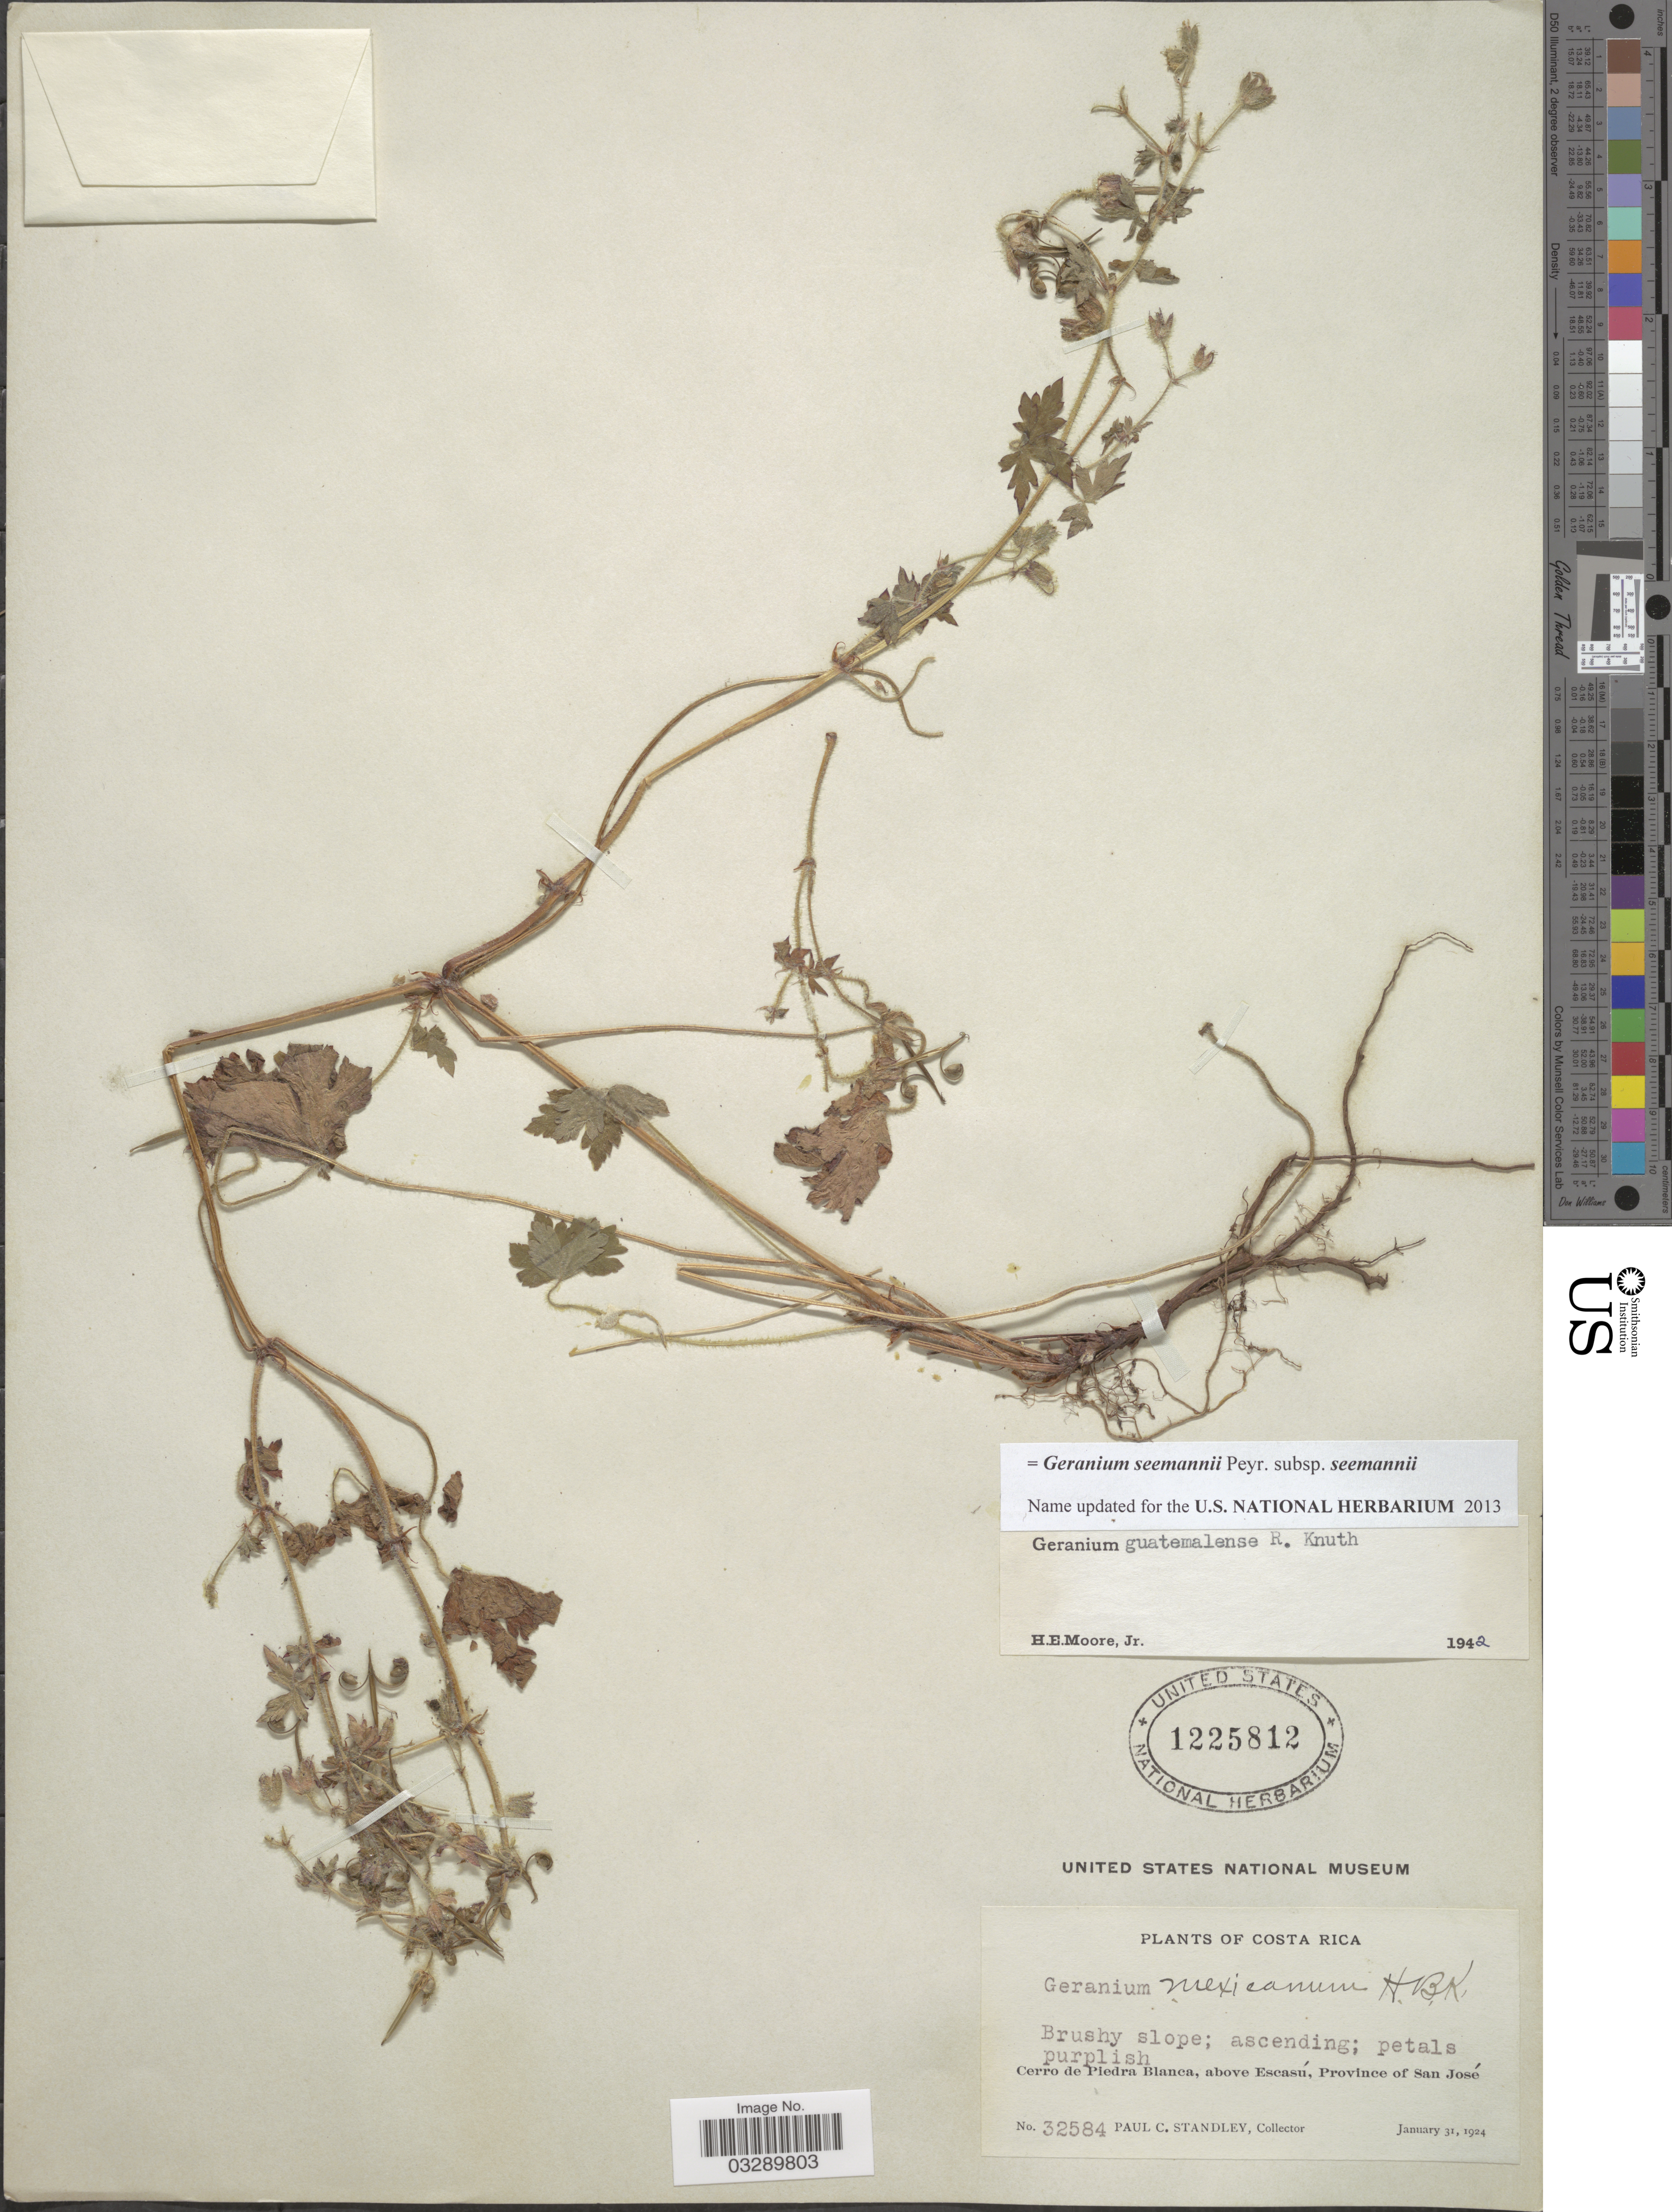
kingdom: Plantae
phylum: Tracheophyta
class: Magnoliopsida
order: Geraniales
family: Geraniaceae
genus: Geranium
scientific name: Geranium seemannii subsp. seemannii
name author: Peyr.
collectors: P. C. Standley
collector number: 32584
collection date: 1924-01-31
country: Costa Rica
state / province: San José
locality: Cerro de Piedra Blanca, above Escasú.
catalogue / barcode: US 1225812